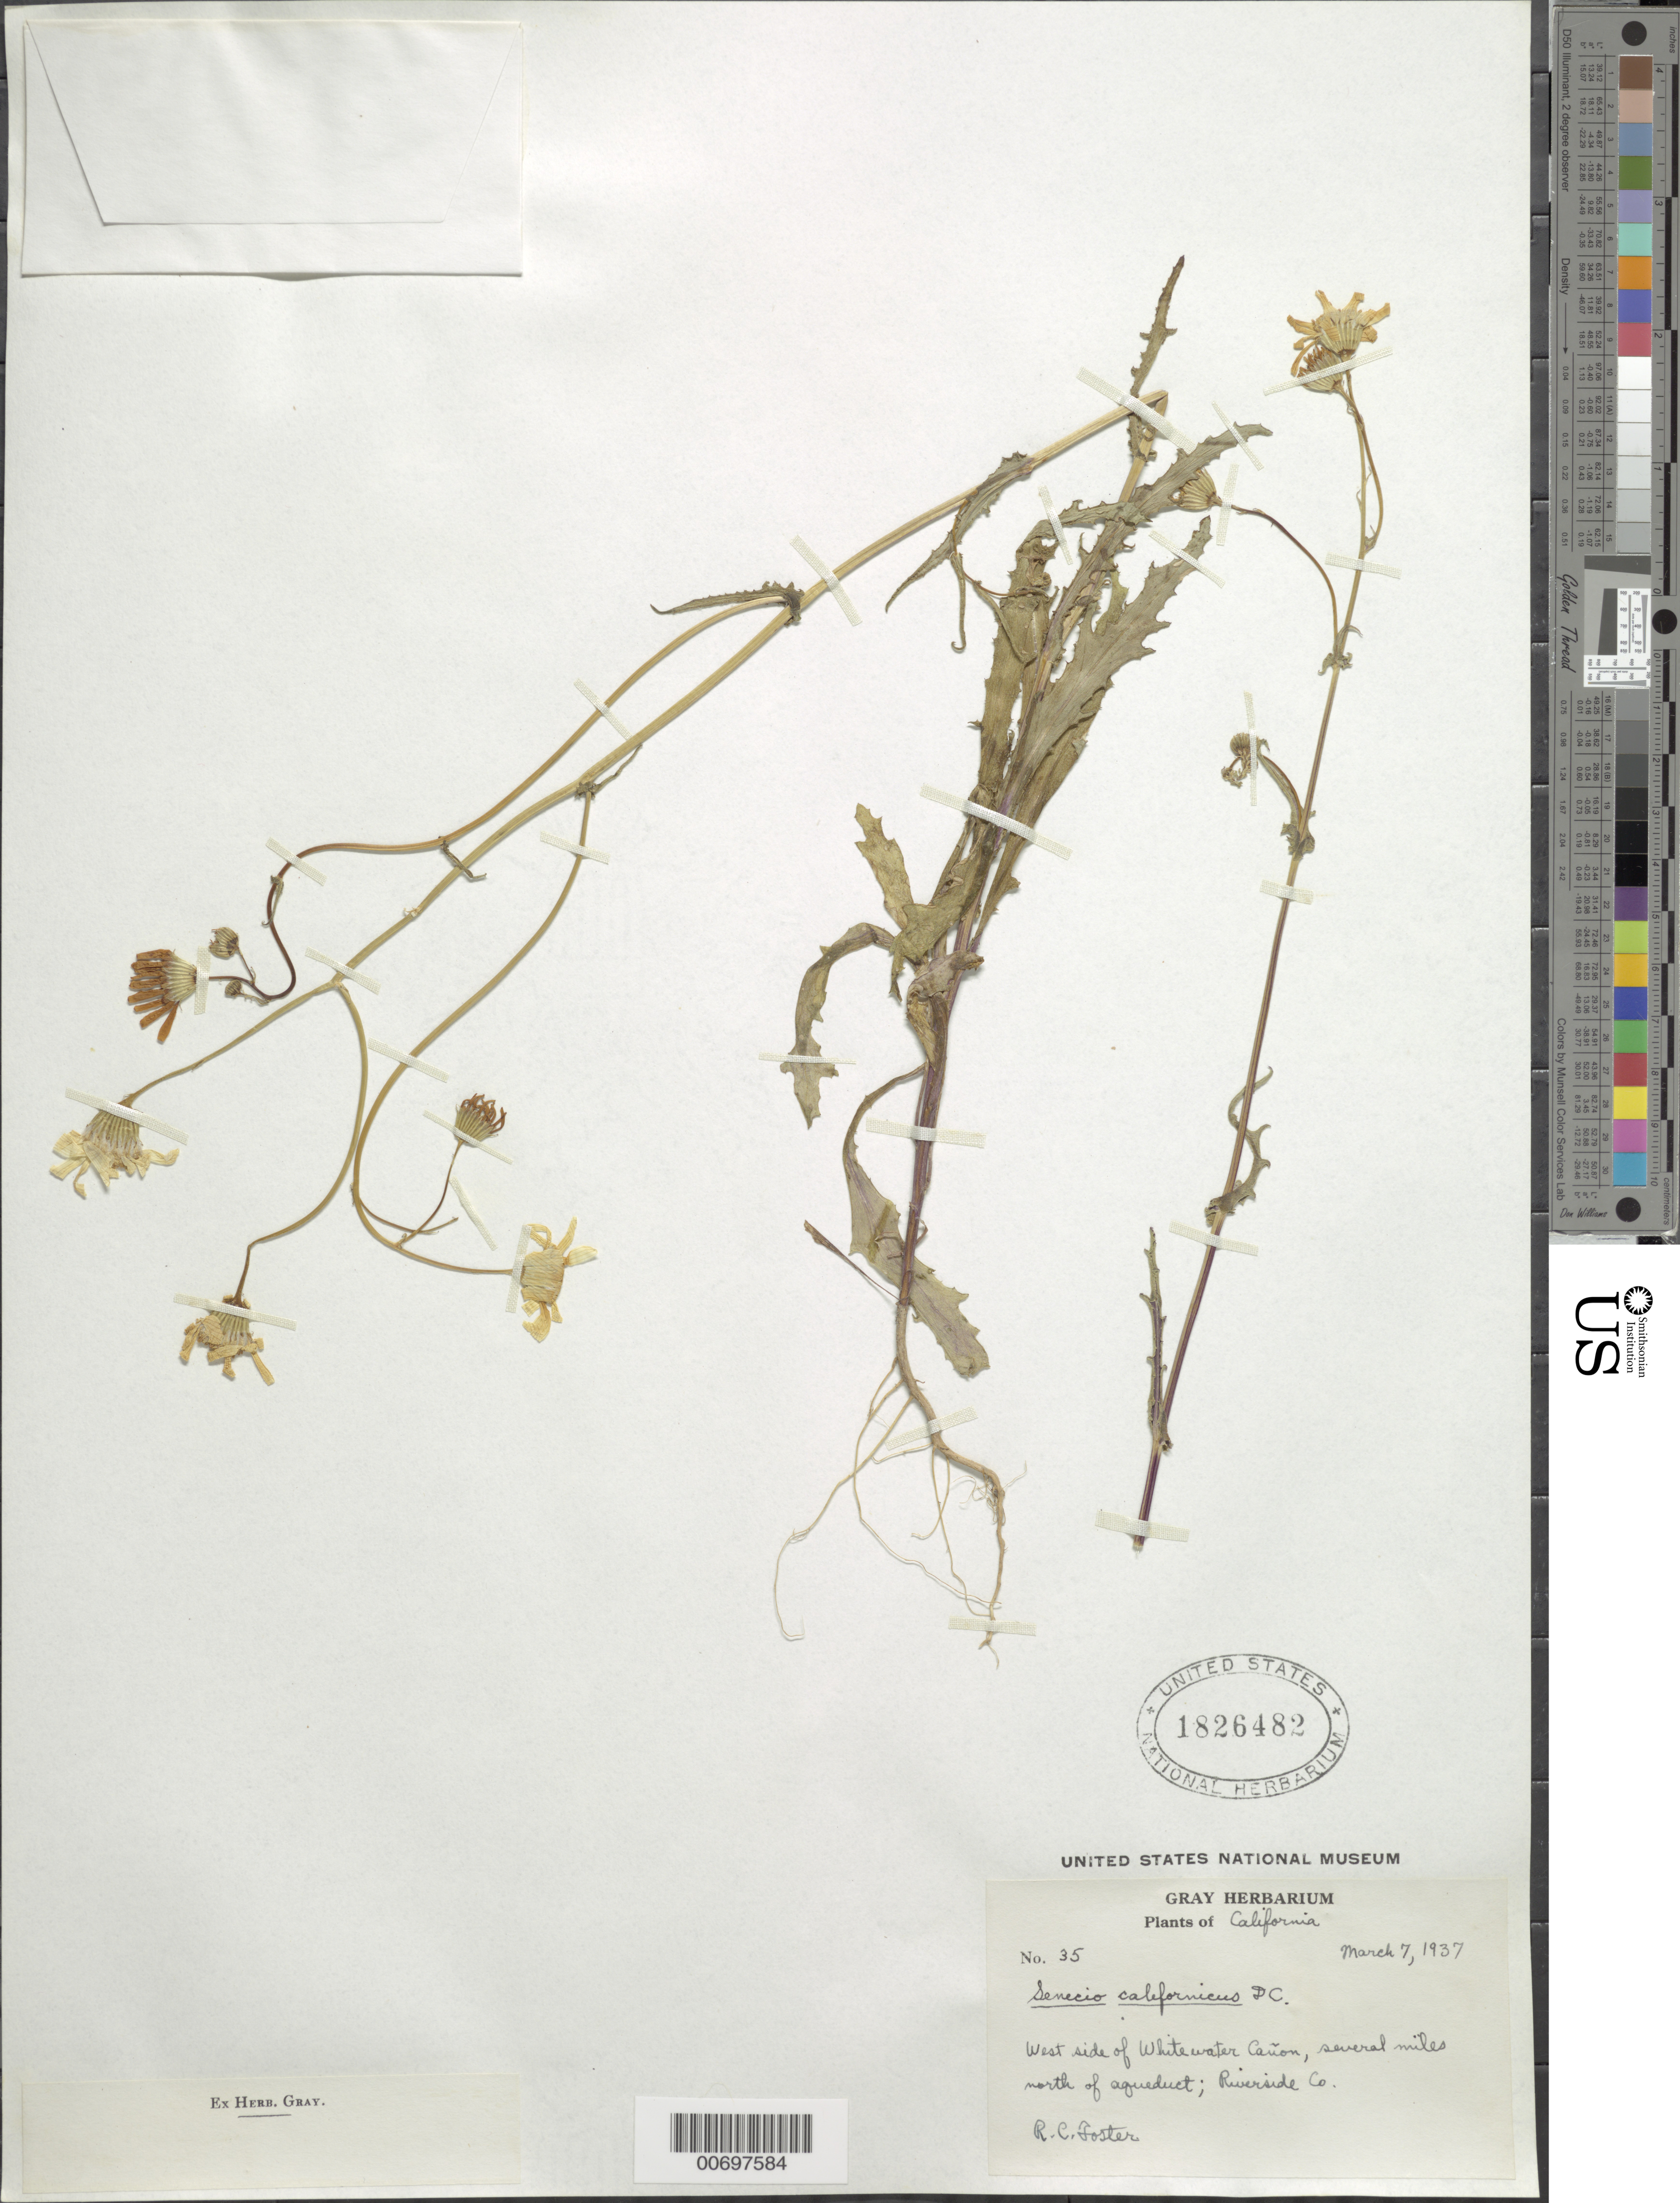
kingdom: Plantae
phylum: Tracheophyta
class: Magnoliopsida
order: Asterales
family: Asteraceae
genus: Senecio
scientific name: Senecio californicus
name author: DC.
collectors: R. C. Foster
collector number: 35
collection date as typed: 07 Mar 1937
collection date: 1937-03-07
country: United States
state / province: California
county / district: Riverside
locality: West side of White water Cañon, several miles north of aqueduct.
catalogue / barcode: US 1826482